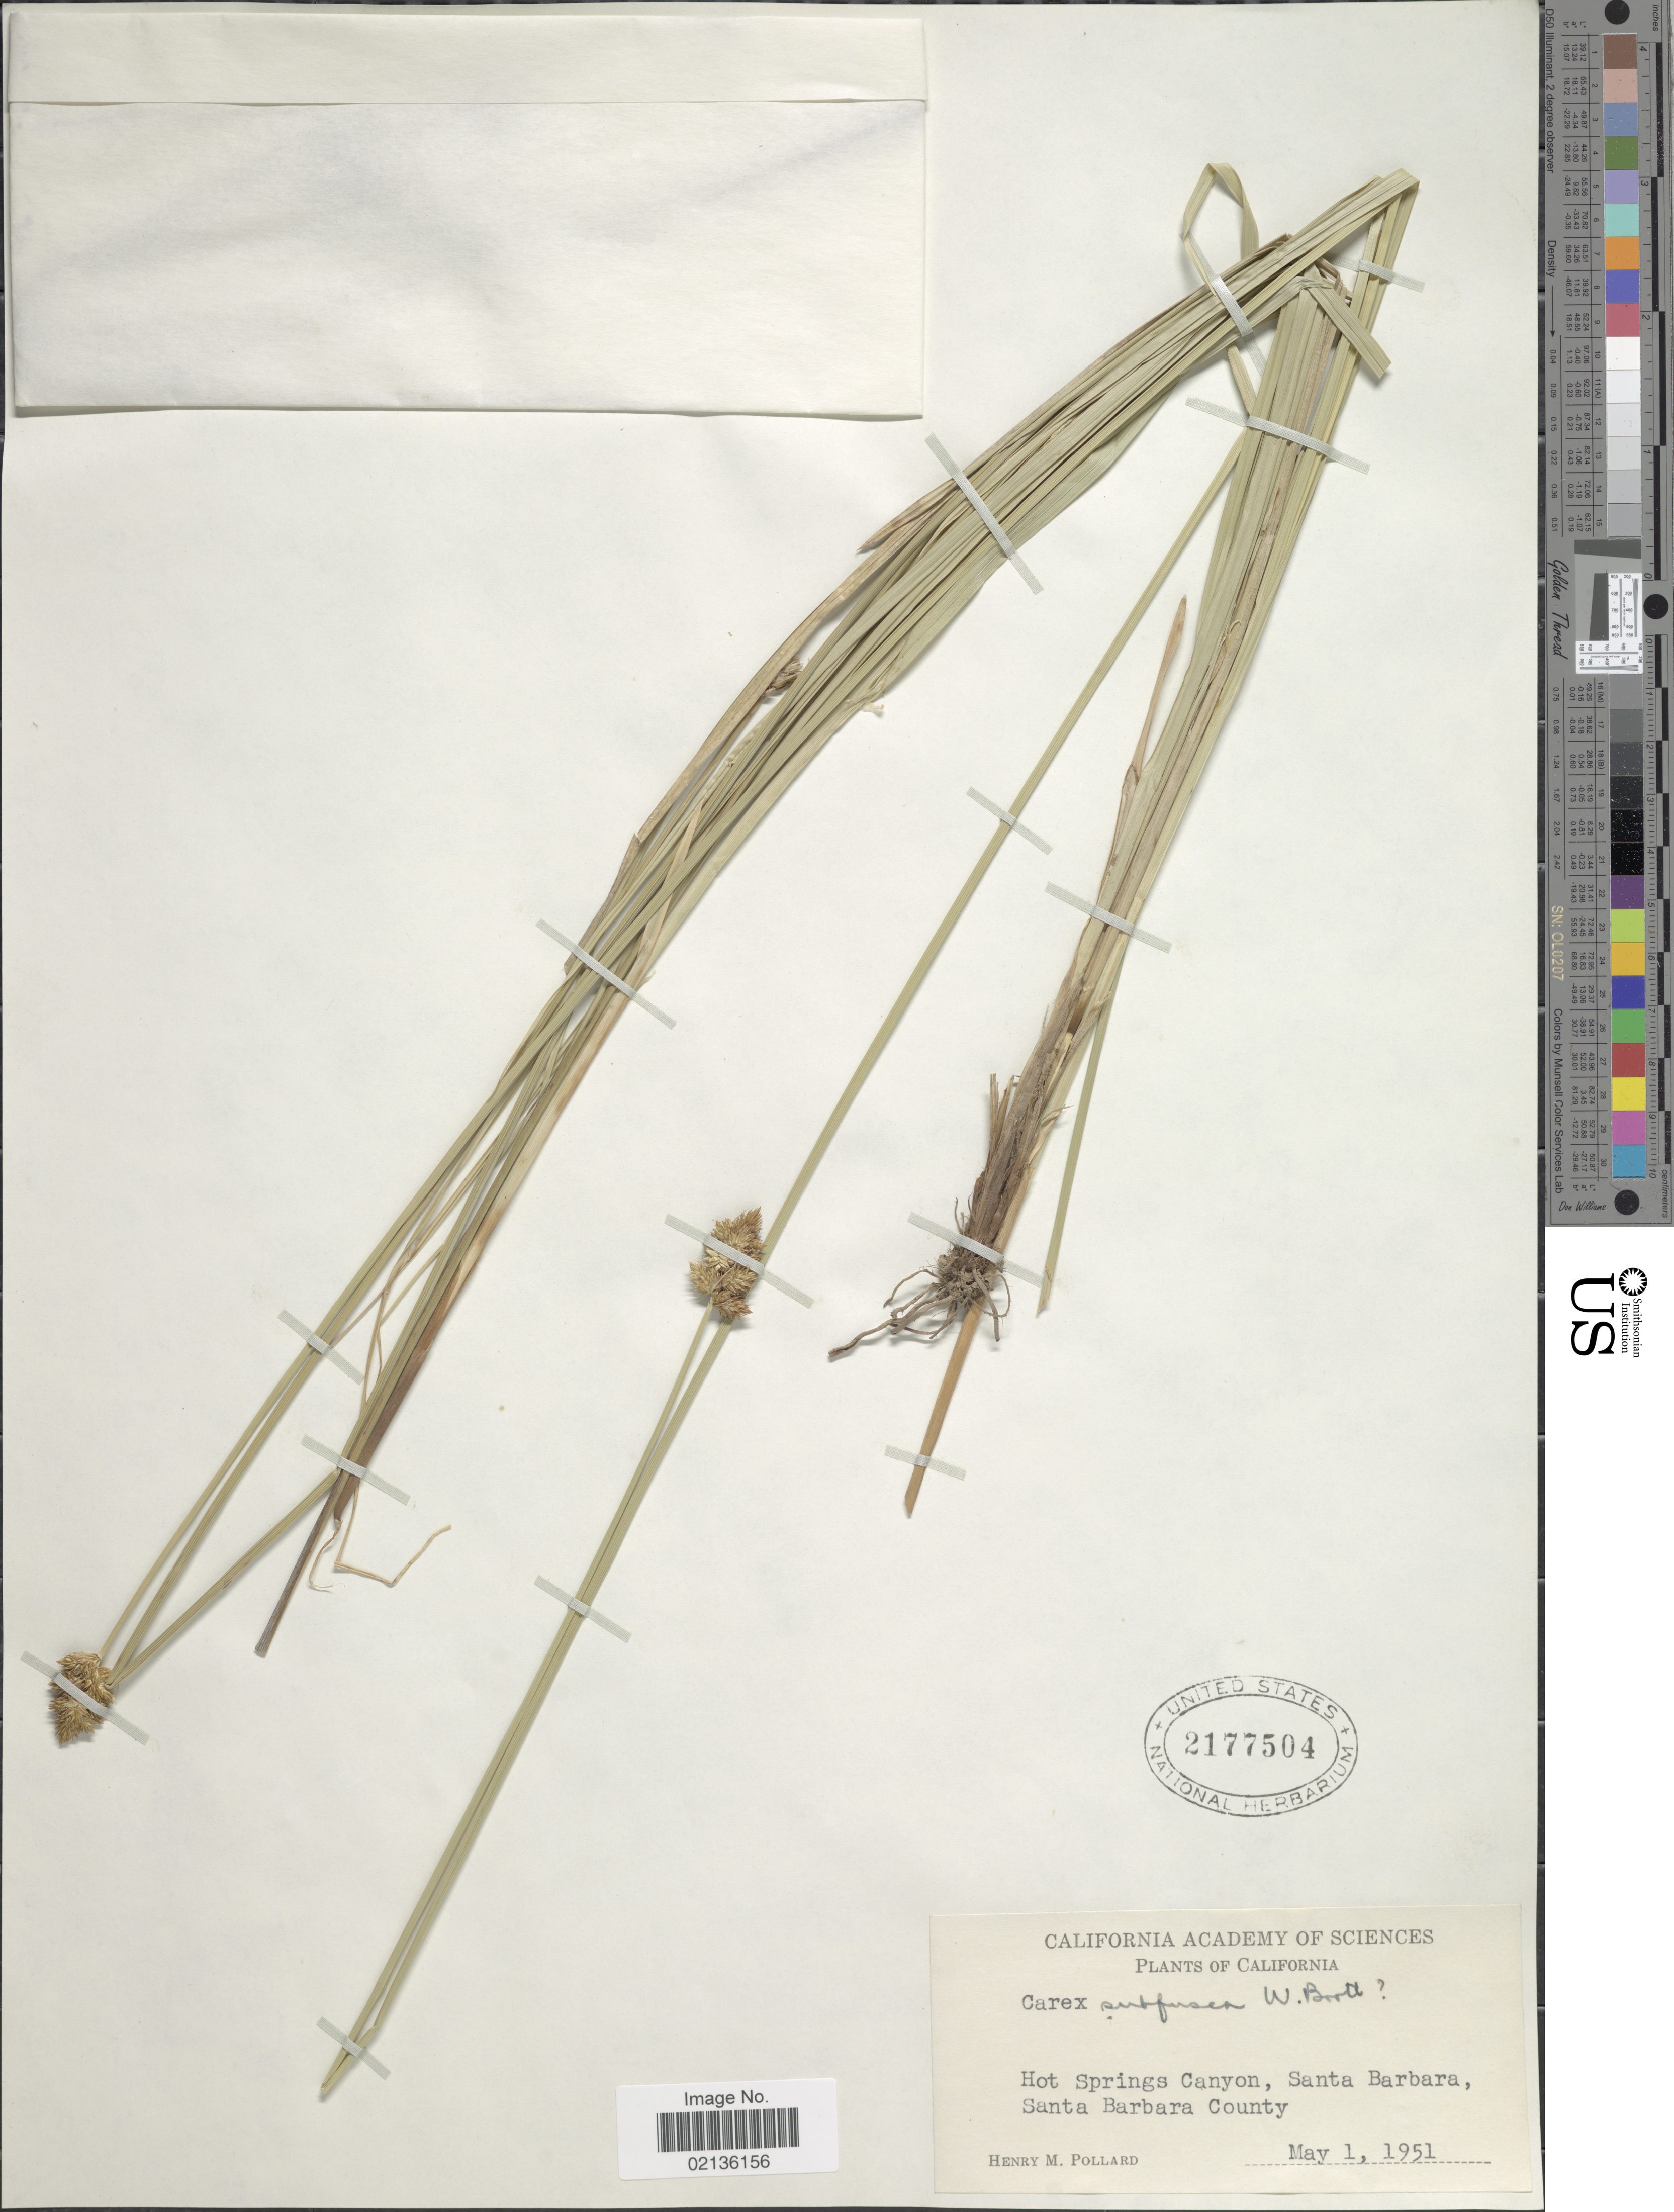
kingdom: Plantae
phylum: Tracheophyta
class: Liliopsida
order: Poales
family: Cyperaceae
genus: Carex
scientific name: Carex subfusca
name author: W. Boott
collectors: H. M. Pollard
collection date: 1951-05-01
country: United States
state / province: California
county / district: Santa Barbara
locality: Hot Springs Canyon, Santa Barbara, Santa Barbara County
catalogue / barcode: US 2177504